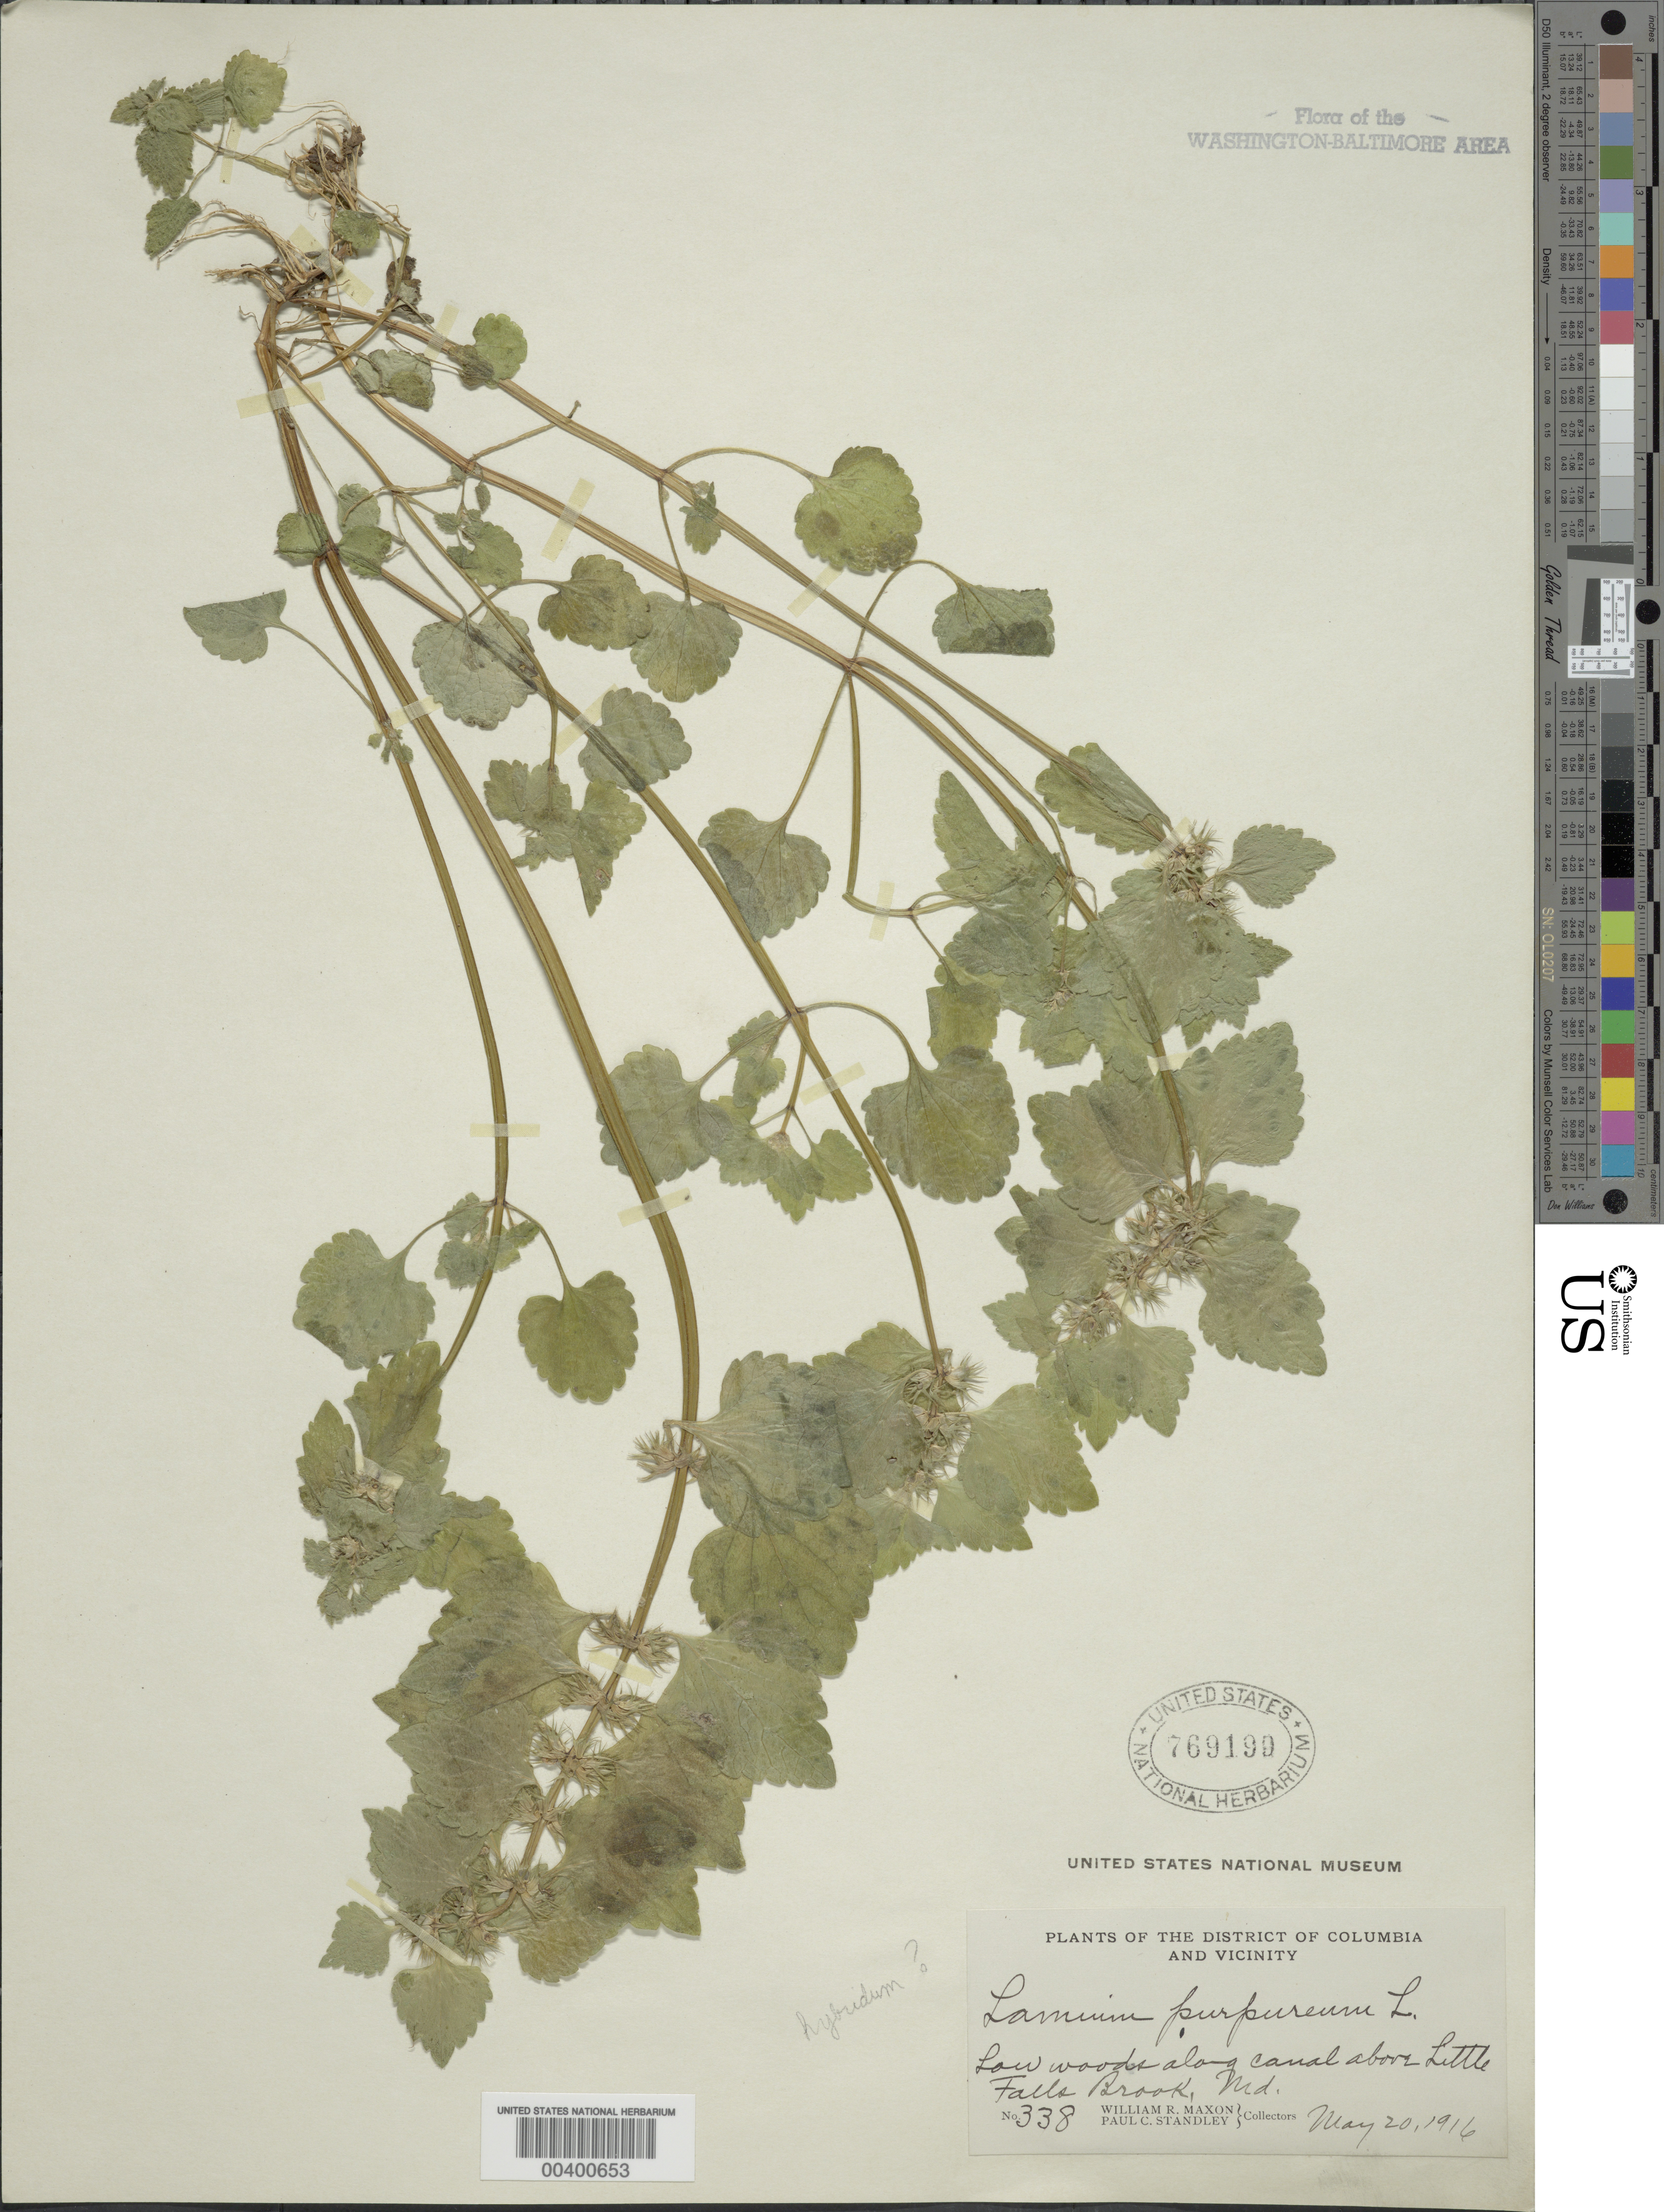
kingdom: Plantae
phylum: Tracheophyta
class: Magnoliopsida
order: Lamiales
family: Lamiaceae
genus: Lamium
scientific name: Lamium purpureum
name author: L.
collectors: W. R. Maxon & P. C. Standley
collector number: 338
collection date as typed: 20 May 1916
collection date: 1916-05-20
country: United States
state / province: Maryland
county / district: Montgomery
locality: C. & O. Canal above Little Falls Brook C. and O. Canal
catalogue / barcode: US 769199